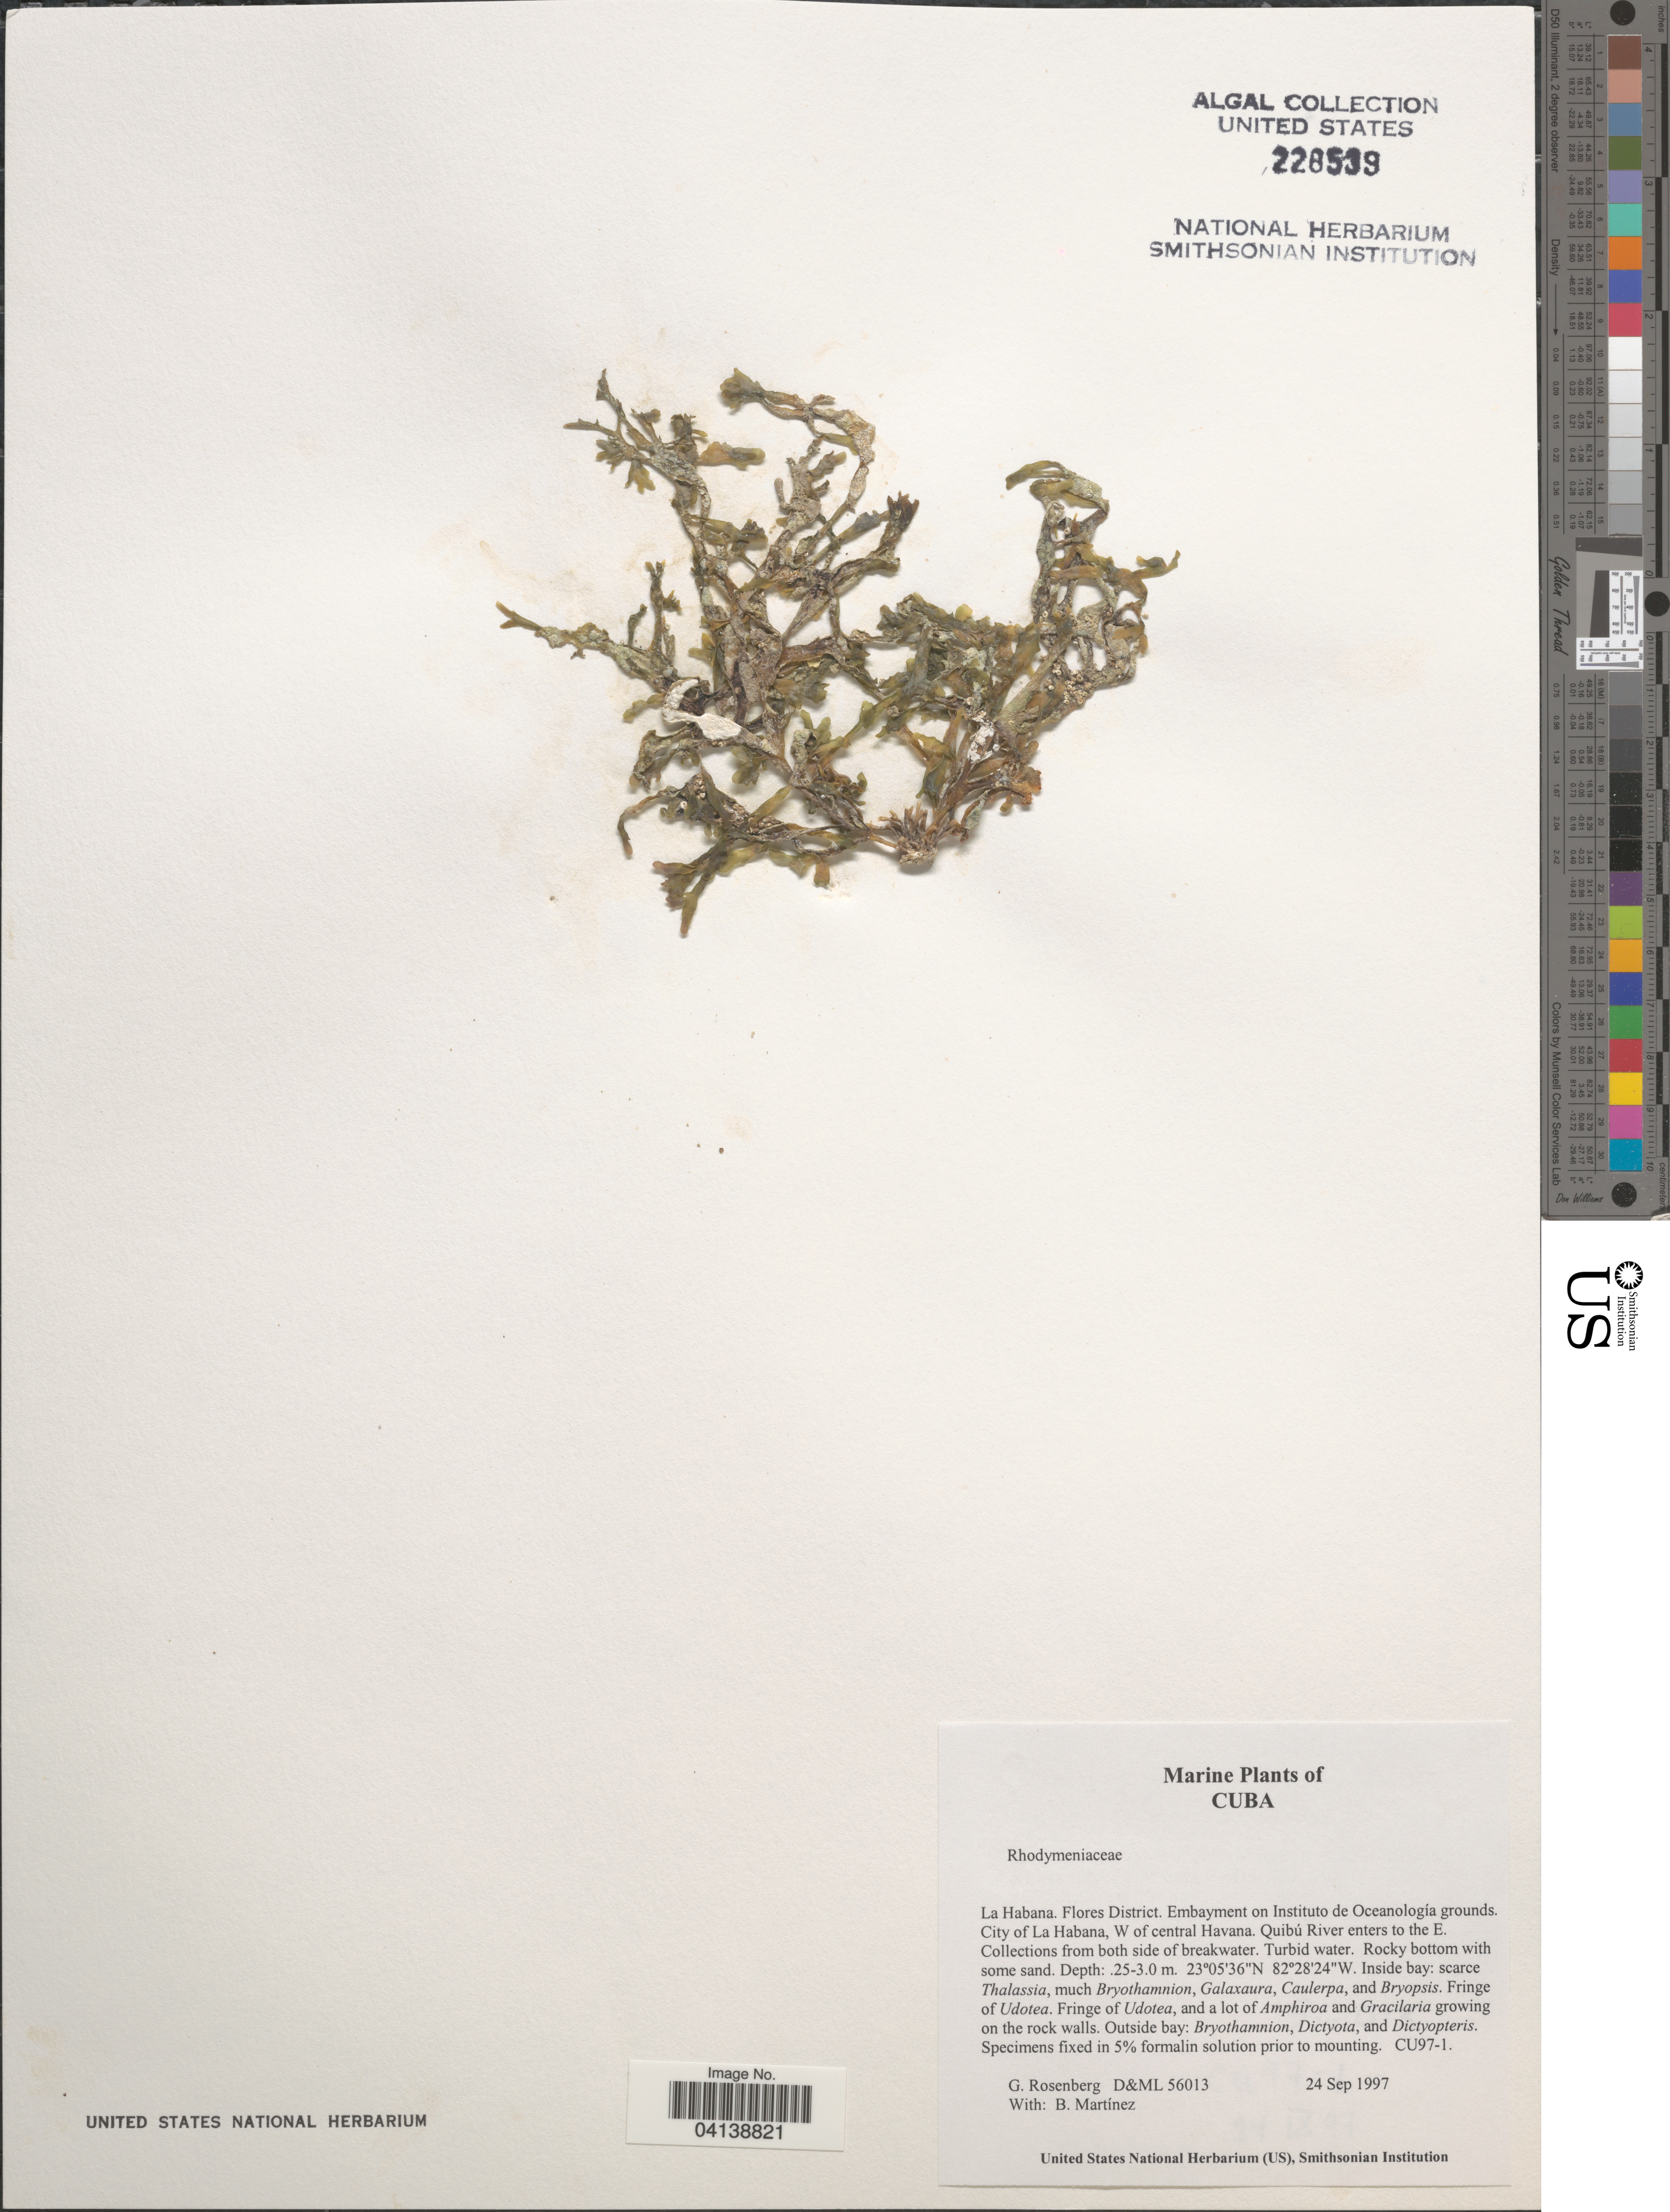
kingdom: Plantae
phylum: Rhodophyta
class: Florideophyceae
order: Rhodymeniales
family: Rhodymeniaceae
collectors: G. Rosenberg & B. Martinez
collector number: D&ML56013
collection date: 1997-09-24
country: Cuba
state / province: La Habana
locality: Flores District. Embayment on Instituto de Oceanología grounds. City of La Habana, W of central Havana. Quibú River enters to the E.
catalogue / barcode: US 228539